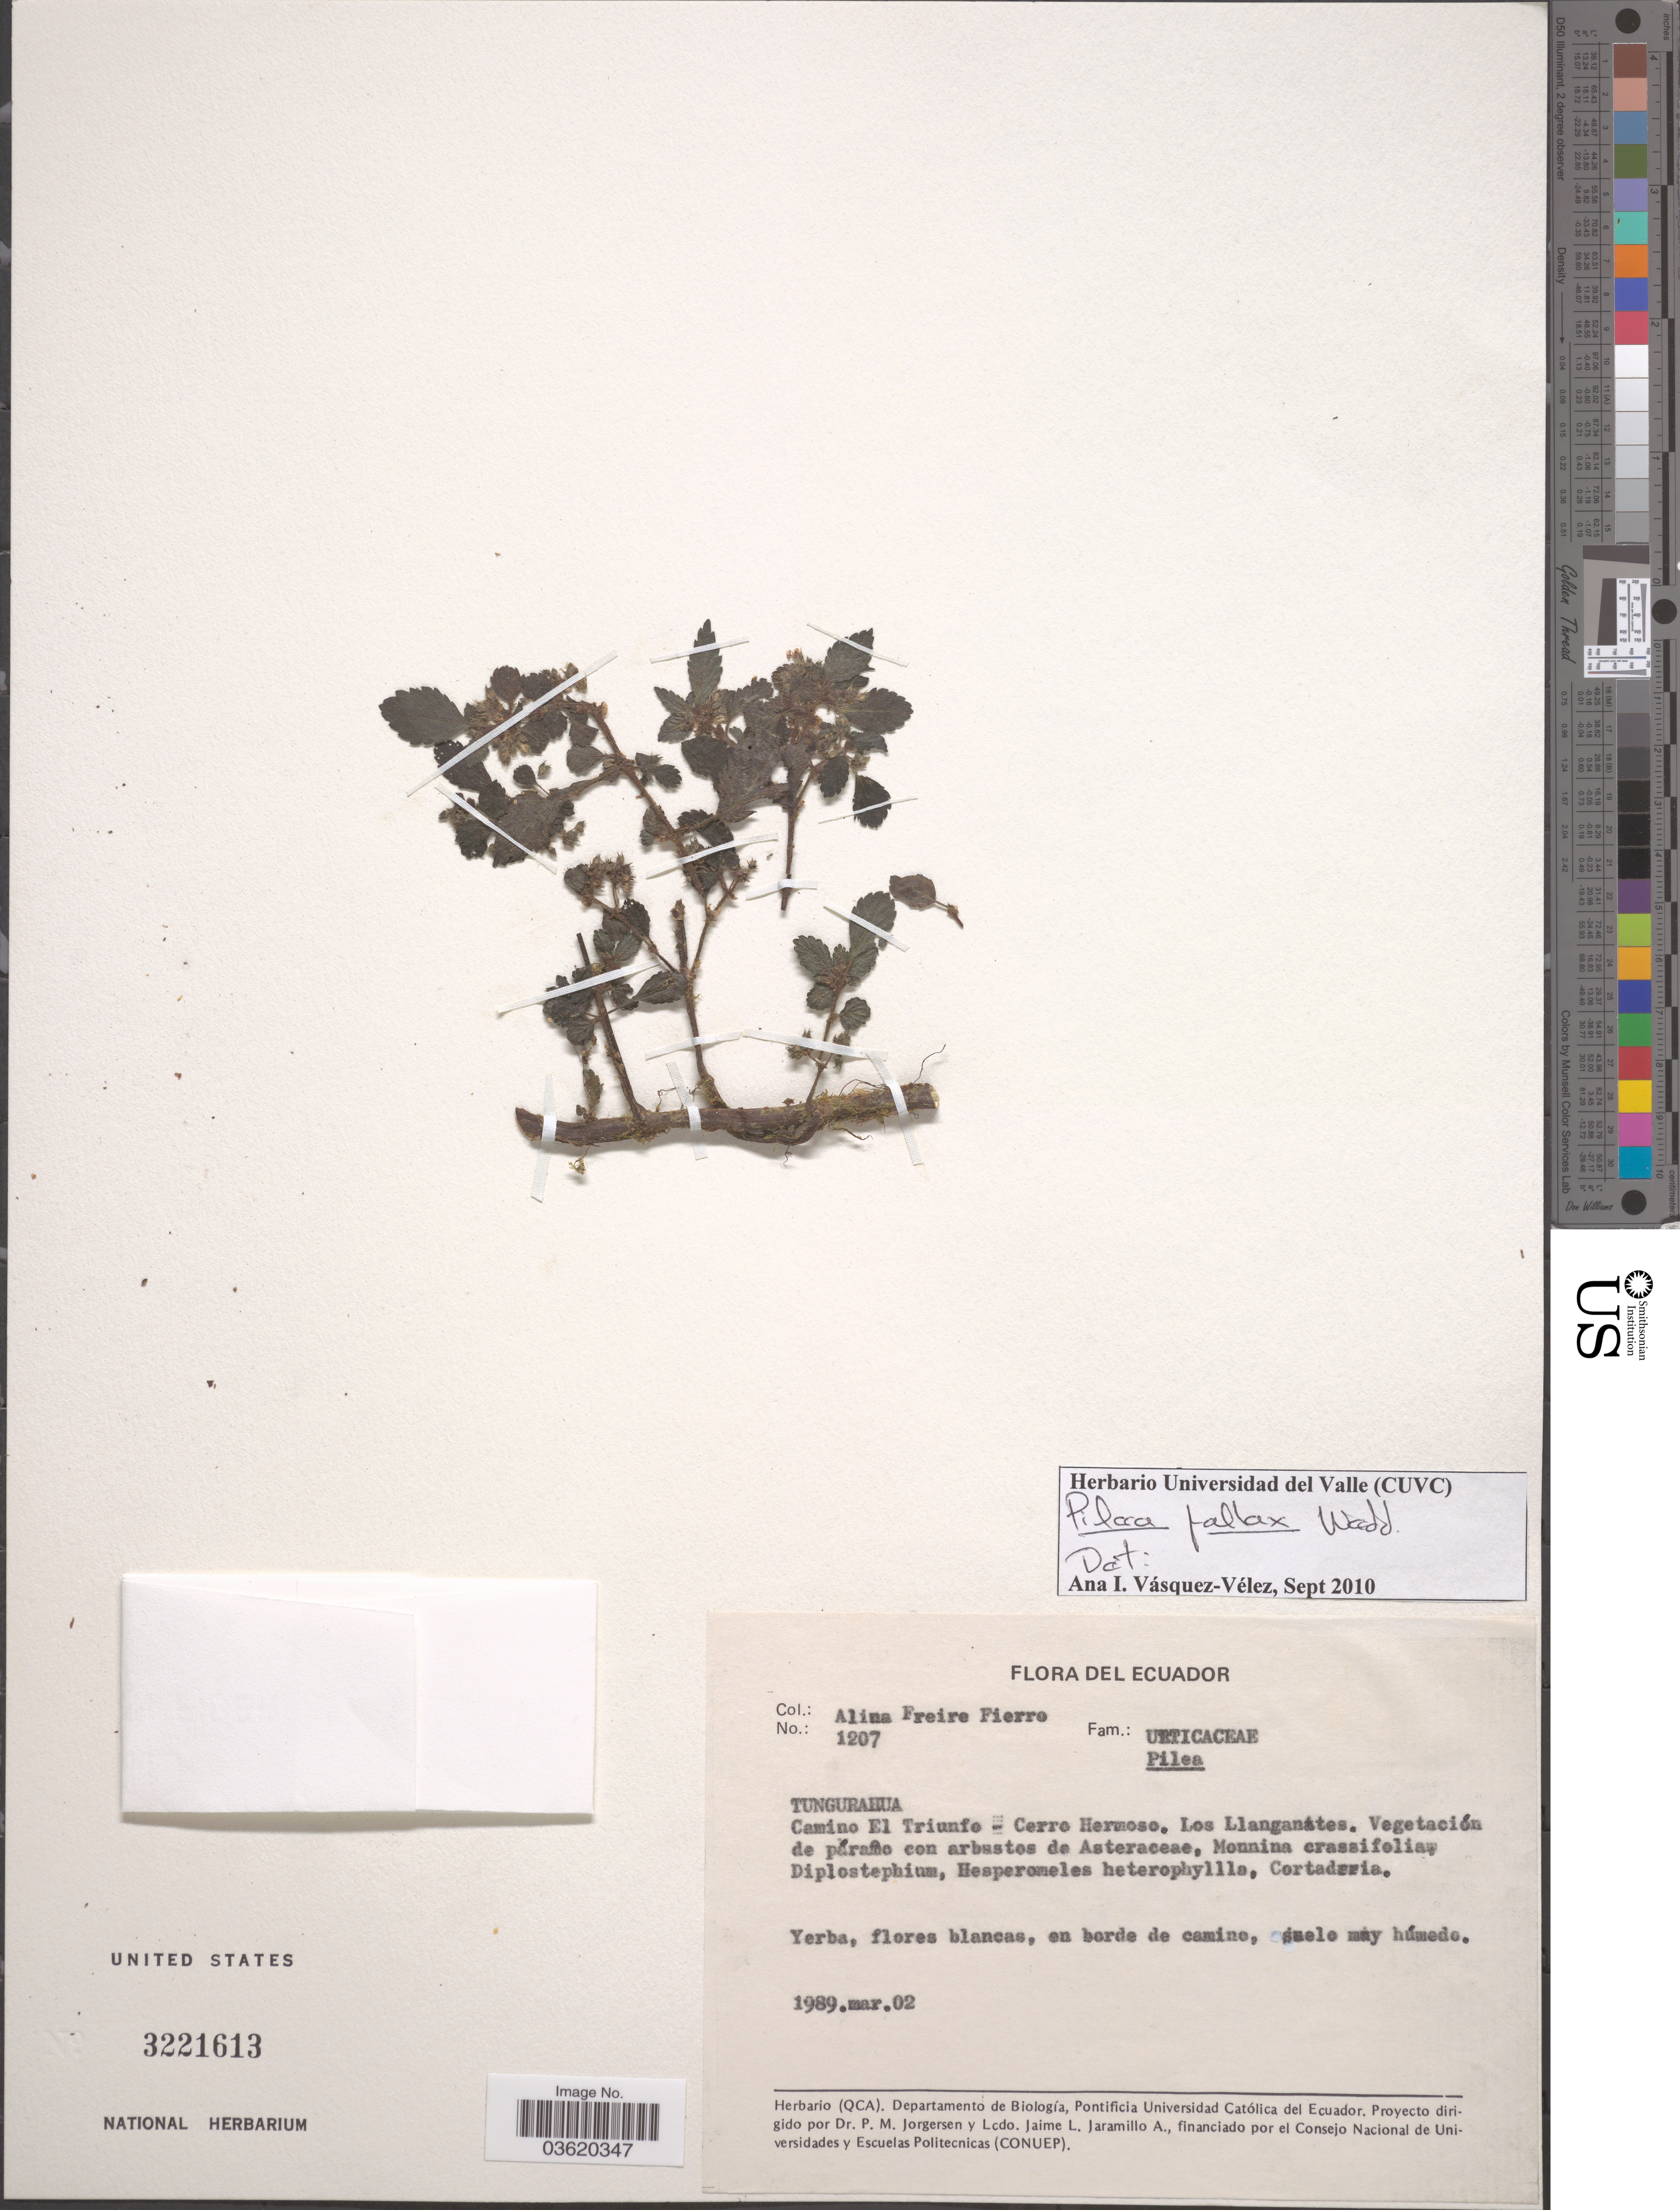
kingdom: Plantae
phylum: Tracheophyta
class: Magnoliopsida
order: Rosales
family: Urticaceae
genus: Pilea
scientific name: Pilea fallax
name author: Wedd.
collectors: A. Freire-Fierro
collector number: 1207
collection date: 1989-03-02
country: Ecuador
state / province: Tungurahua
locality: Camino EL Triunfo- Cerro Hermoso. Los Llanganátes.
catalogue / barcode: US 3221613